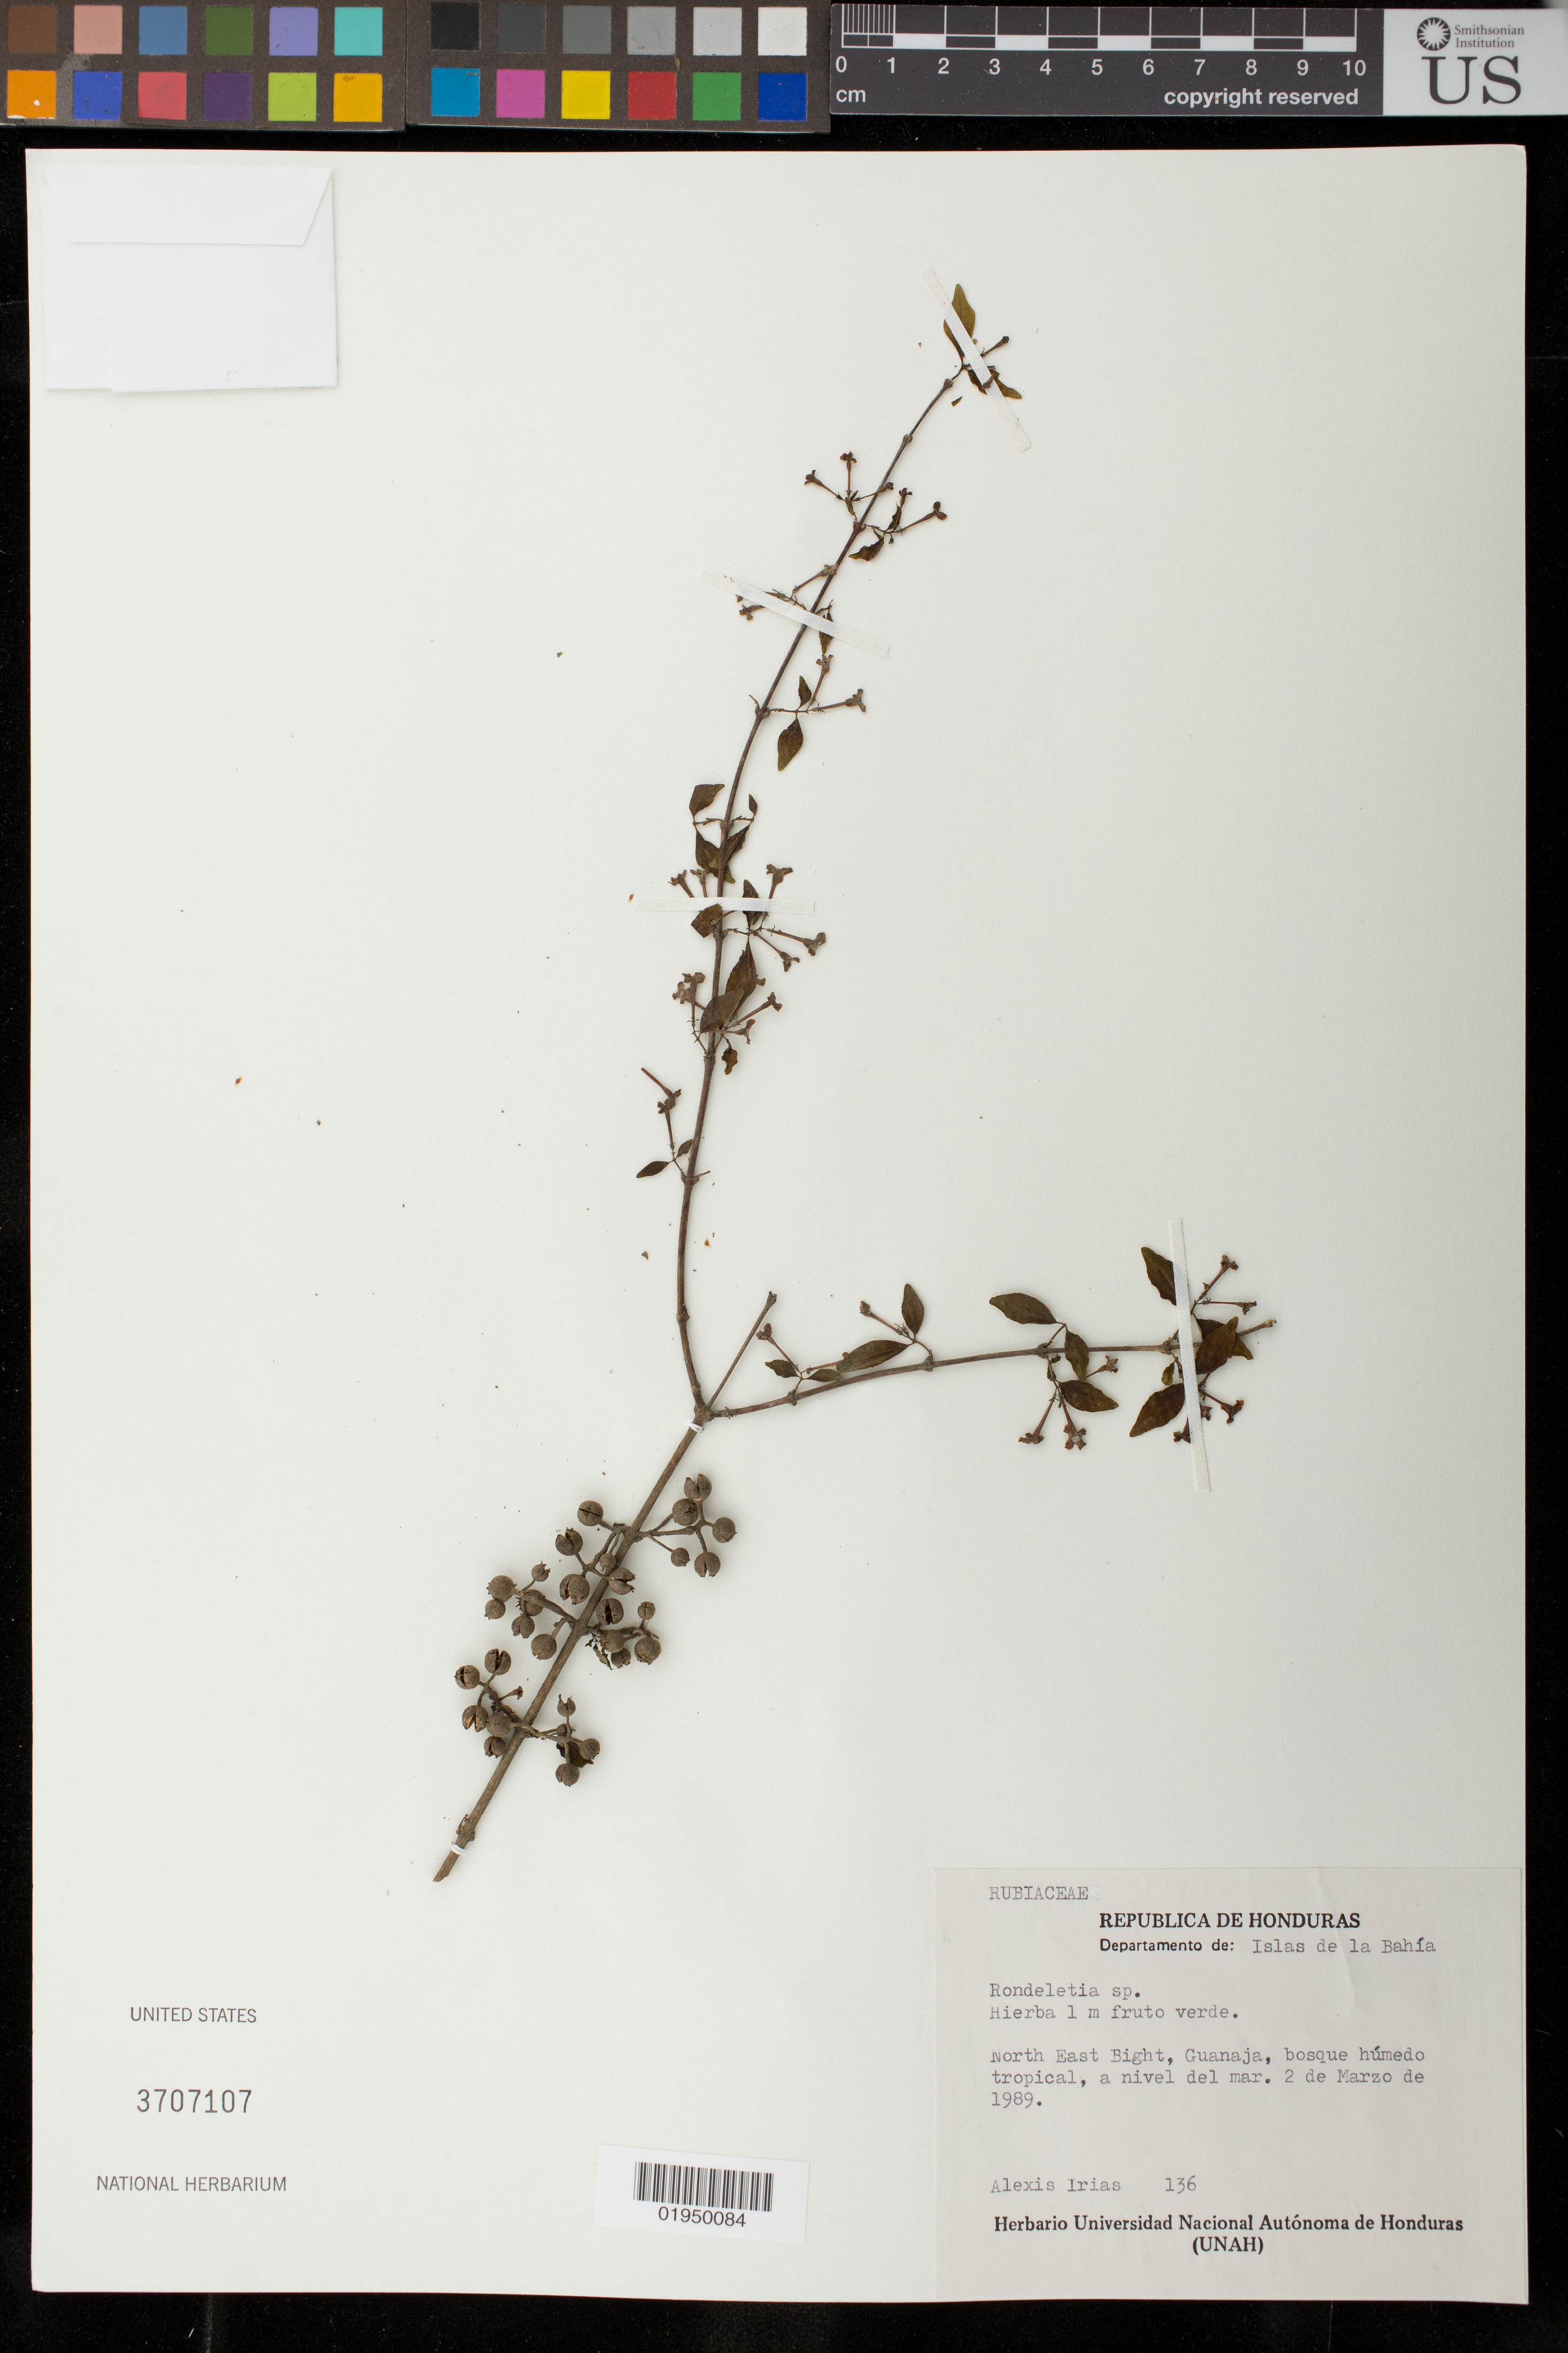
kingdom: Plantae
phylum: Tracheophyta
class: Magnoliopsida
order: Gentianales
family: Rubiaceae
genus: Rondeletia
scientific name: Rondeletia sp.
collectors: A. Irias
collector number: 136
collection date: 1989-03-02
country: Honduras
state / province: Islas de la Bahía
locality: North East Bight, Guanaja.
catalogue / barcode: US 3707107